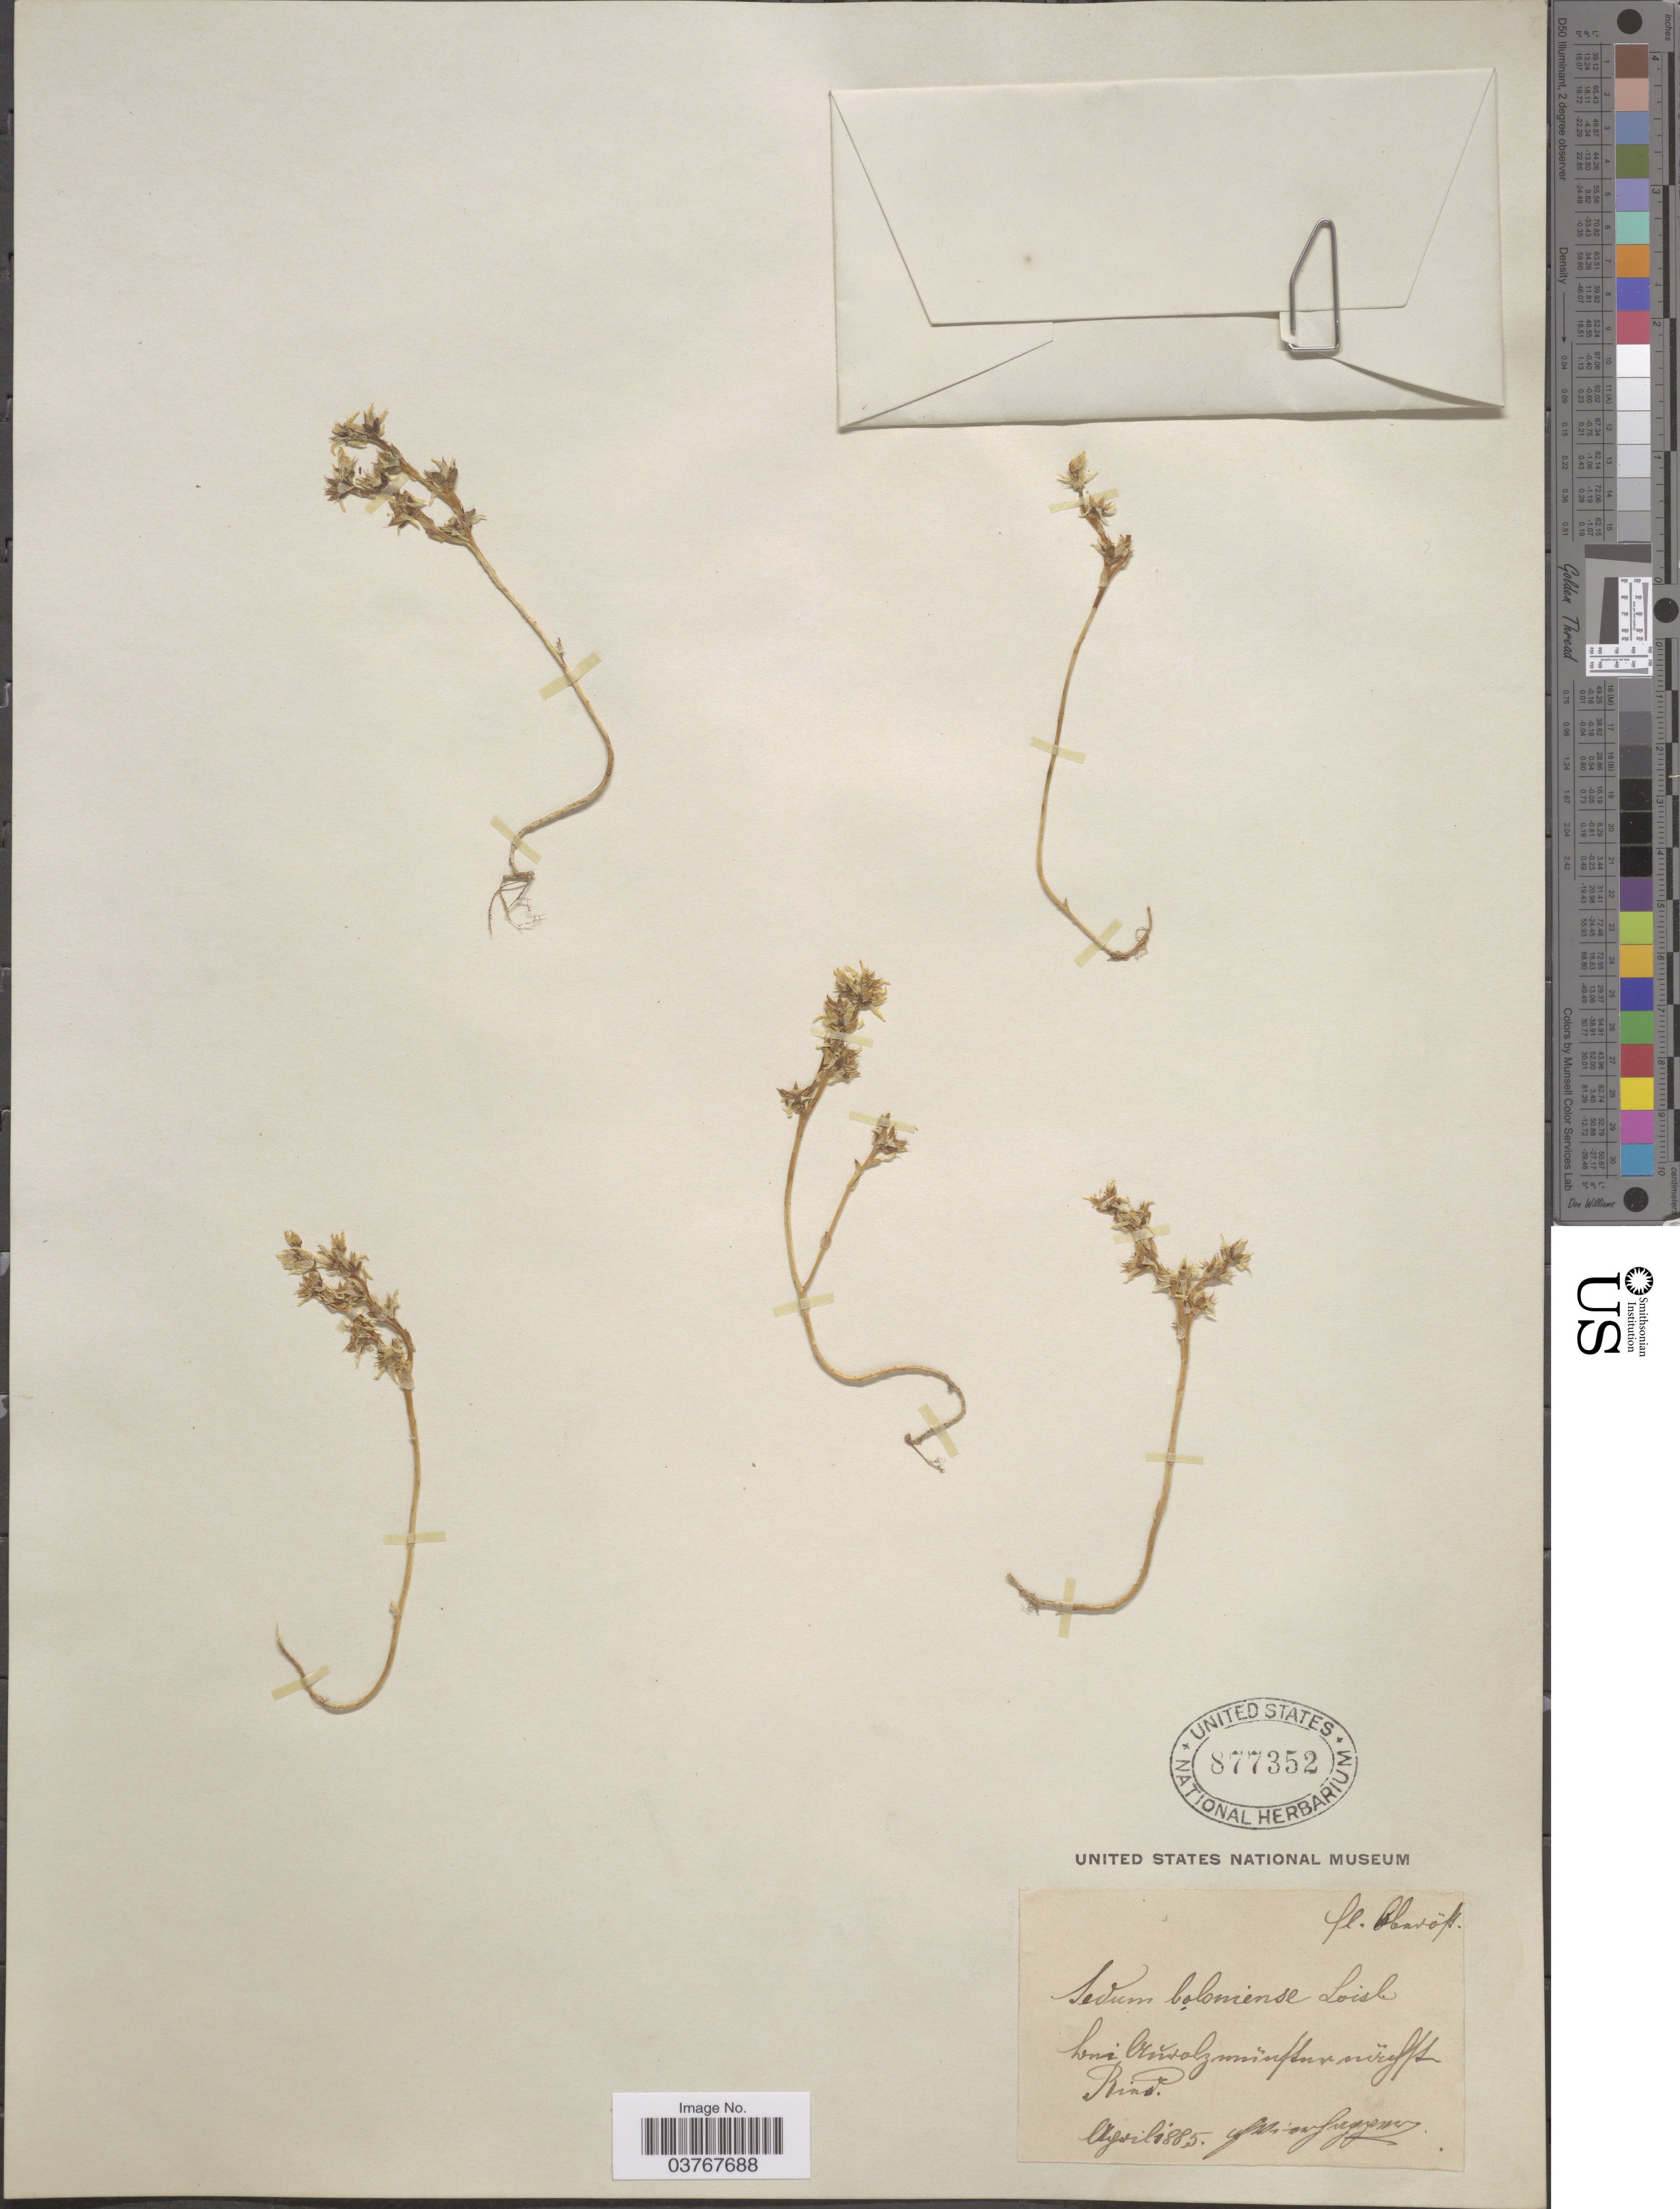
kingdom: Plantae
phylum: Tracheophyta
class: Magnoliopsida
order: Saxifragales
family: Crassulaceae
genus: Sedum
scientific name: Sedum boloniense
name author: Loisel.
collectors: F. Vierhapper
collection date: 1885-04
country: Austria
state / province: Oberosterreich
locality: Fl. Oberöst., bei Aurolzmünster nächst Ried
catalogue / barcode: US 877352